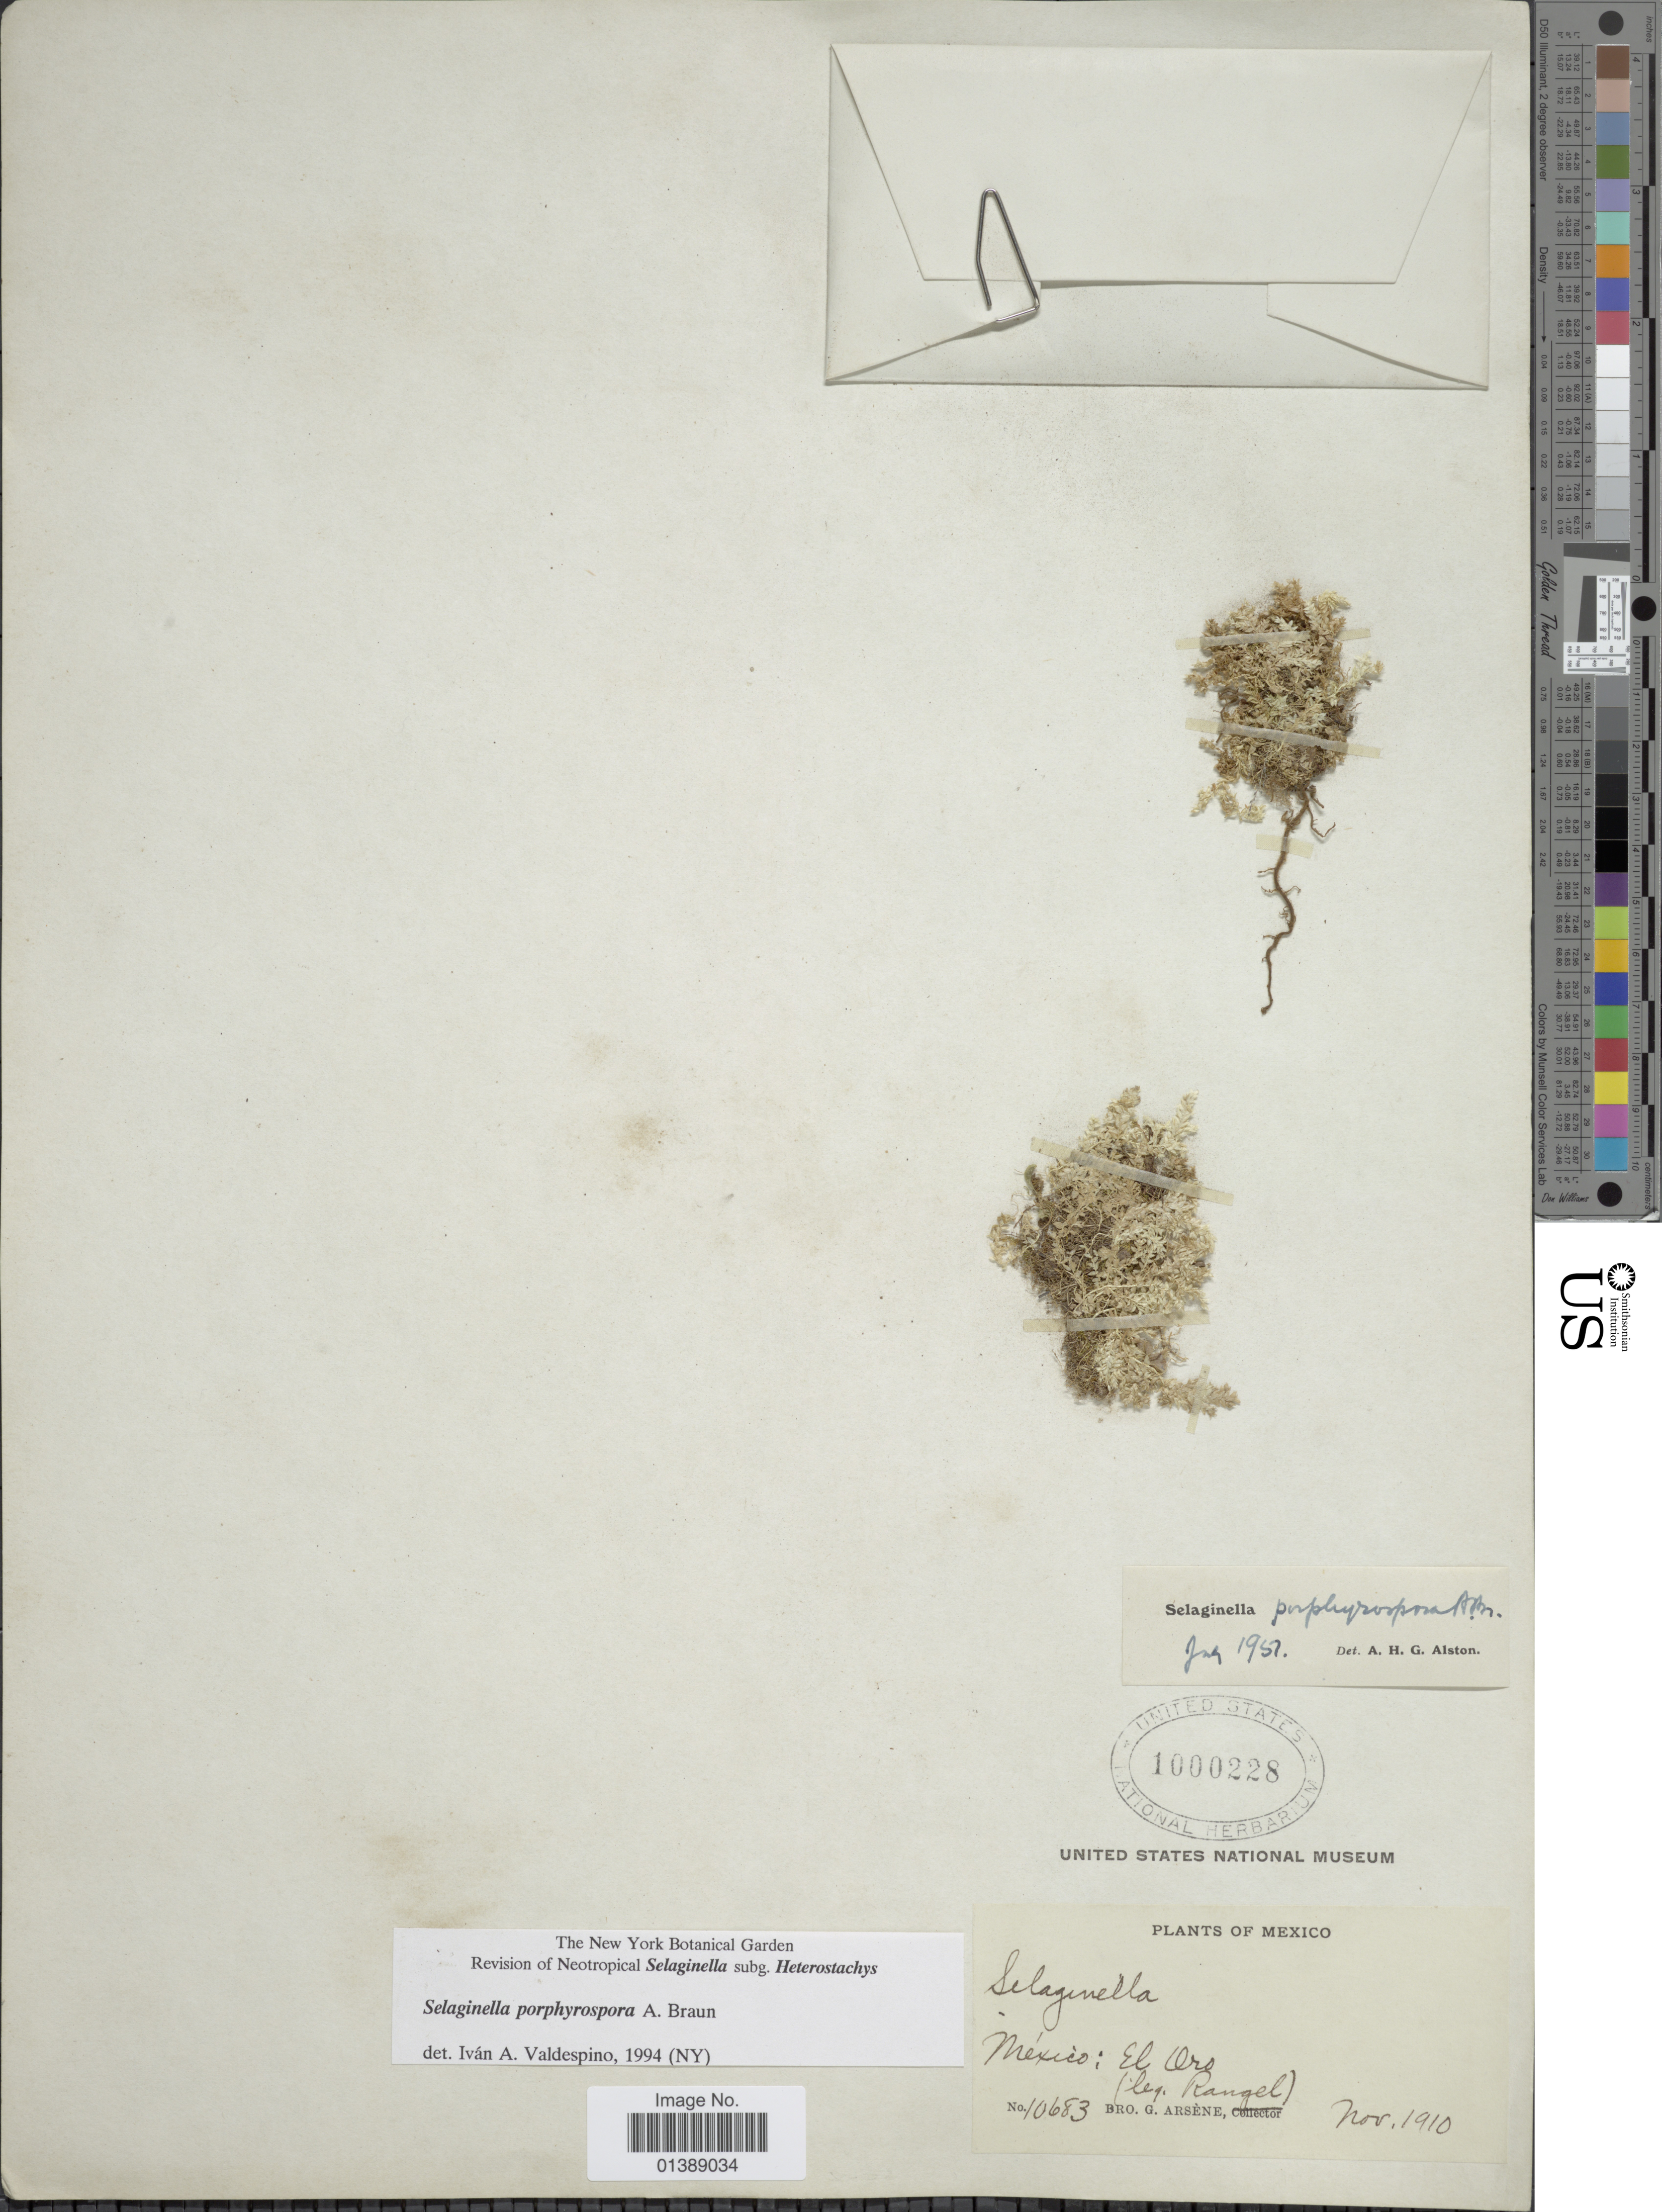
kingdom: Plantae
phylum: Tracheophyta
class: Lycopodiopsida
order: Selaginellales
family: Selaginellaceae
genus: Selaginella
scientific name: Selaginella porphyrospora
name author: A. Braun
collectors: Bro. G. Arsène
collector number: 10683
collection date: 1910-11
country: Mexico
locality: El Oro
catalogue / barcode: US 1000228